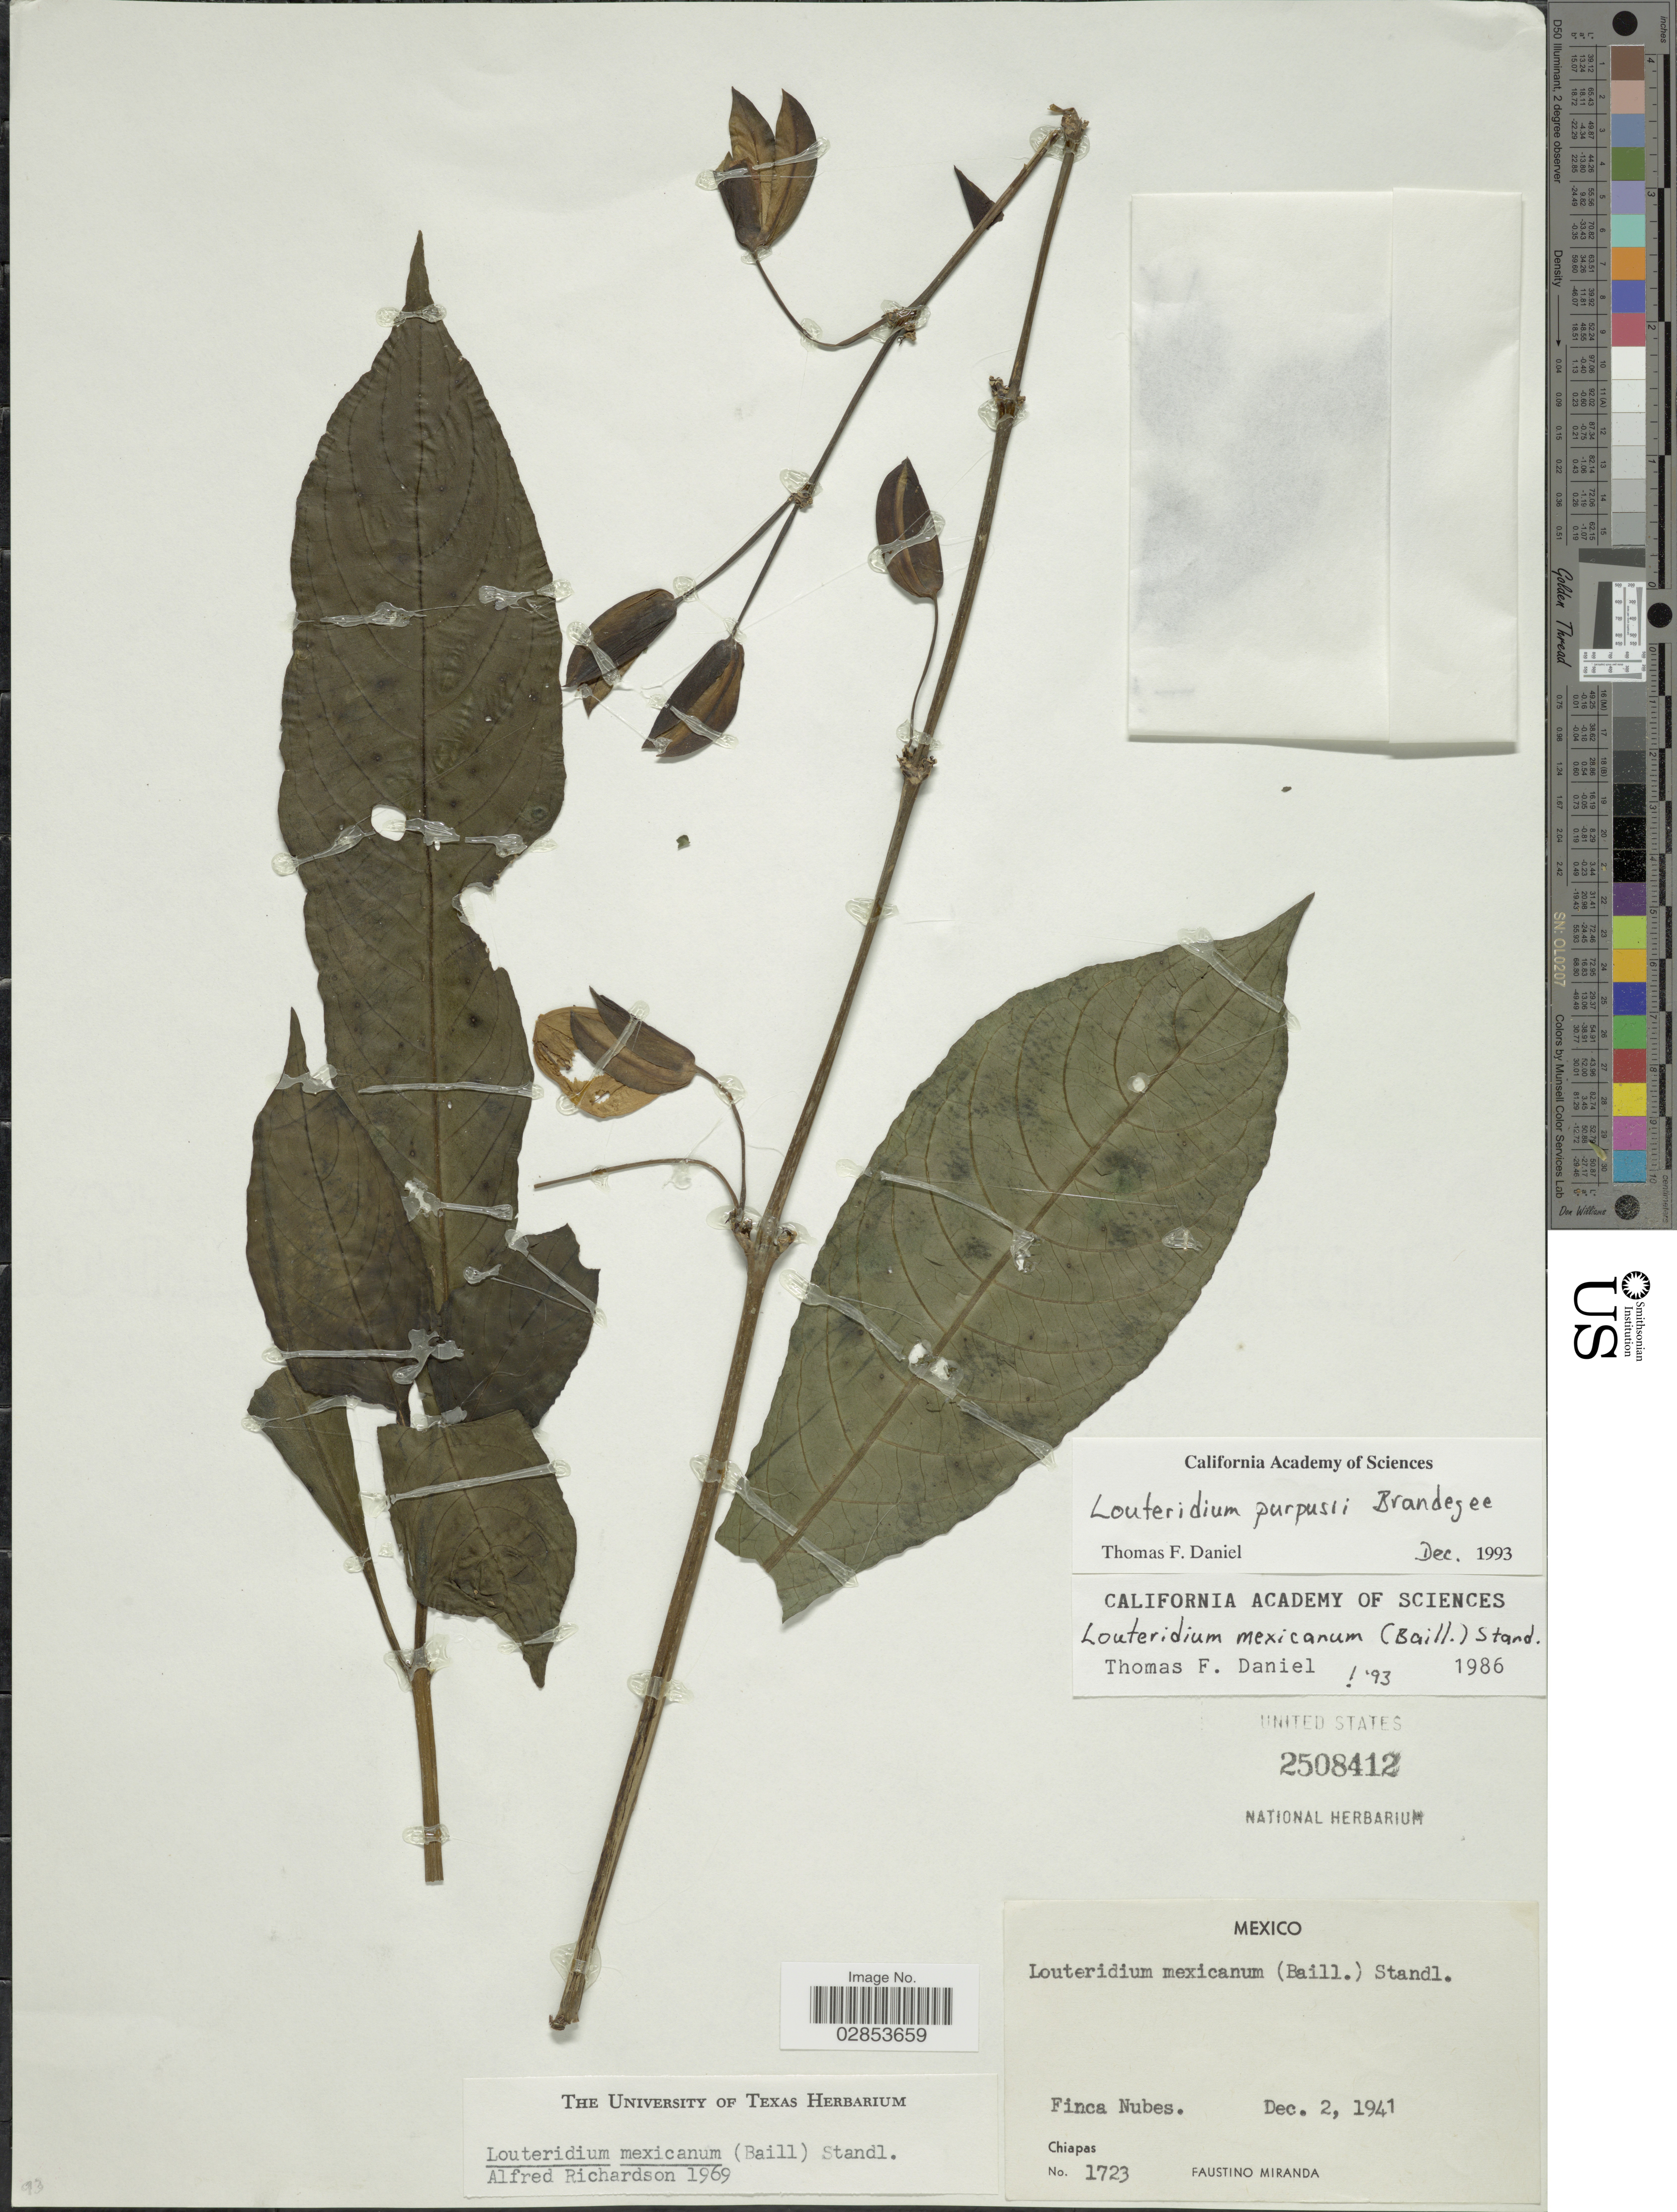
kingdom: Plantae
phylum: Tracheophyta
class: Magnoliopsida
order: Lamiales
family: Acanthaceae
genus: Louteridium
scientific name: Louteridium purpusii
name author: Brandegee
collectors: F. Miranda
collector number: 1723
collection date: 1941-12-02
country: Mexico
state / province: Chiapas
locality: Finca Nubes.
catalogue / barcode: US 2508412